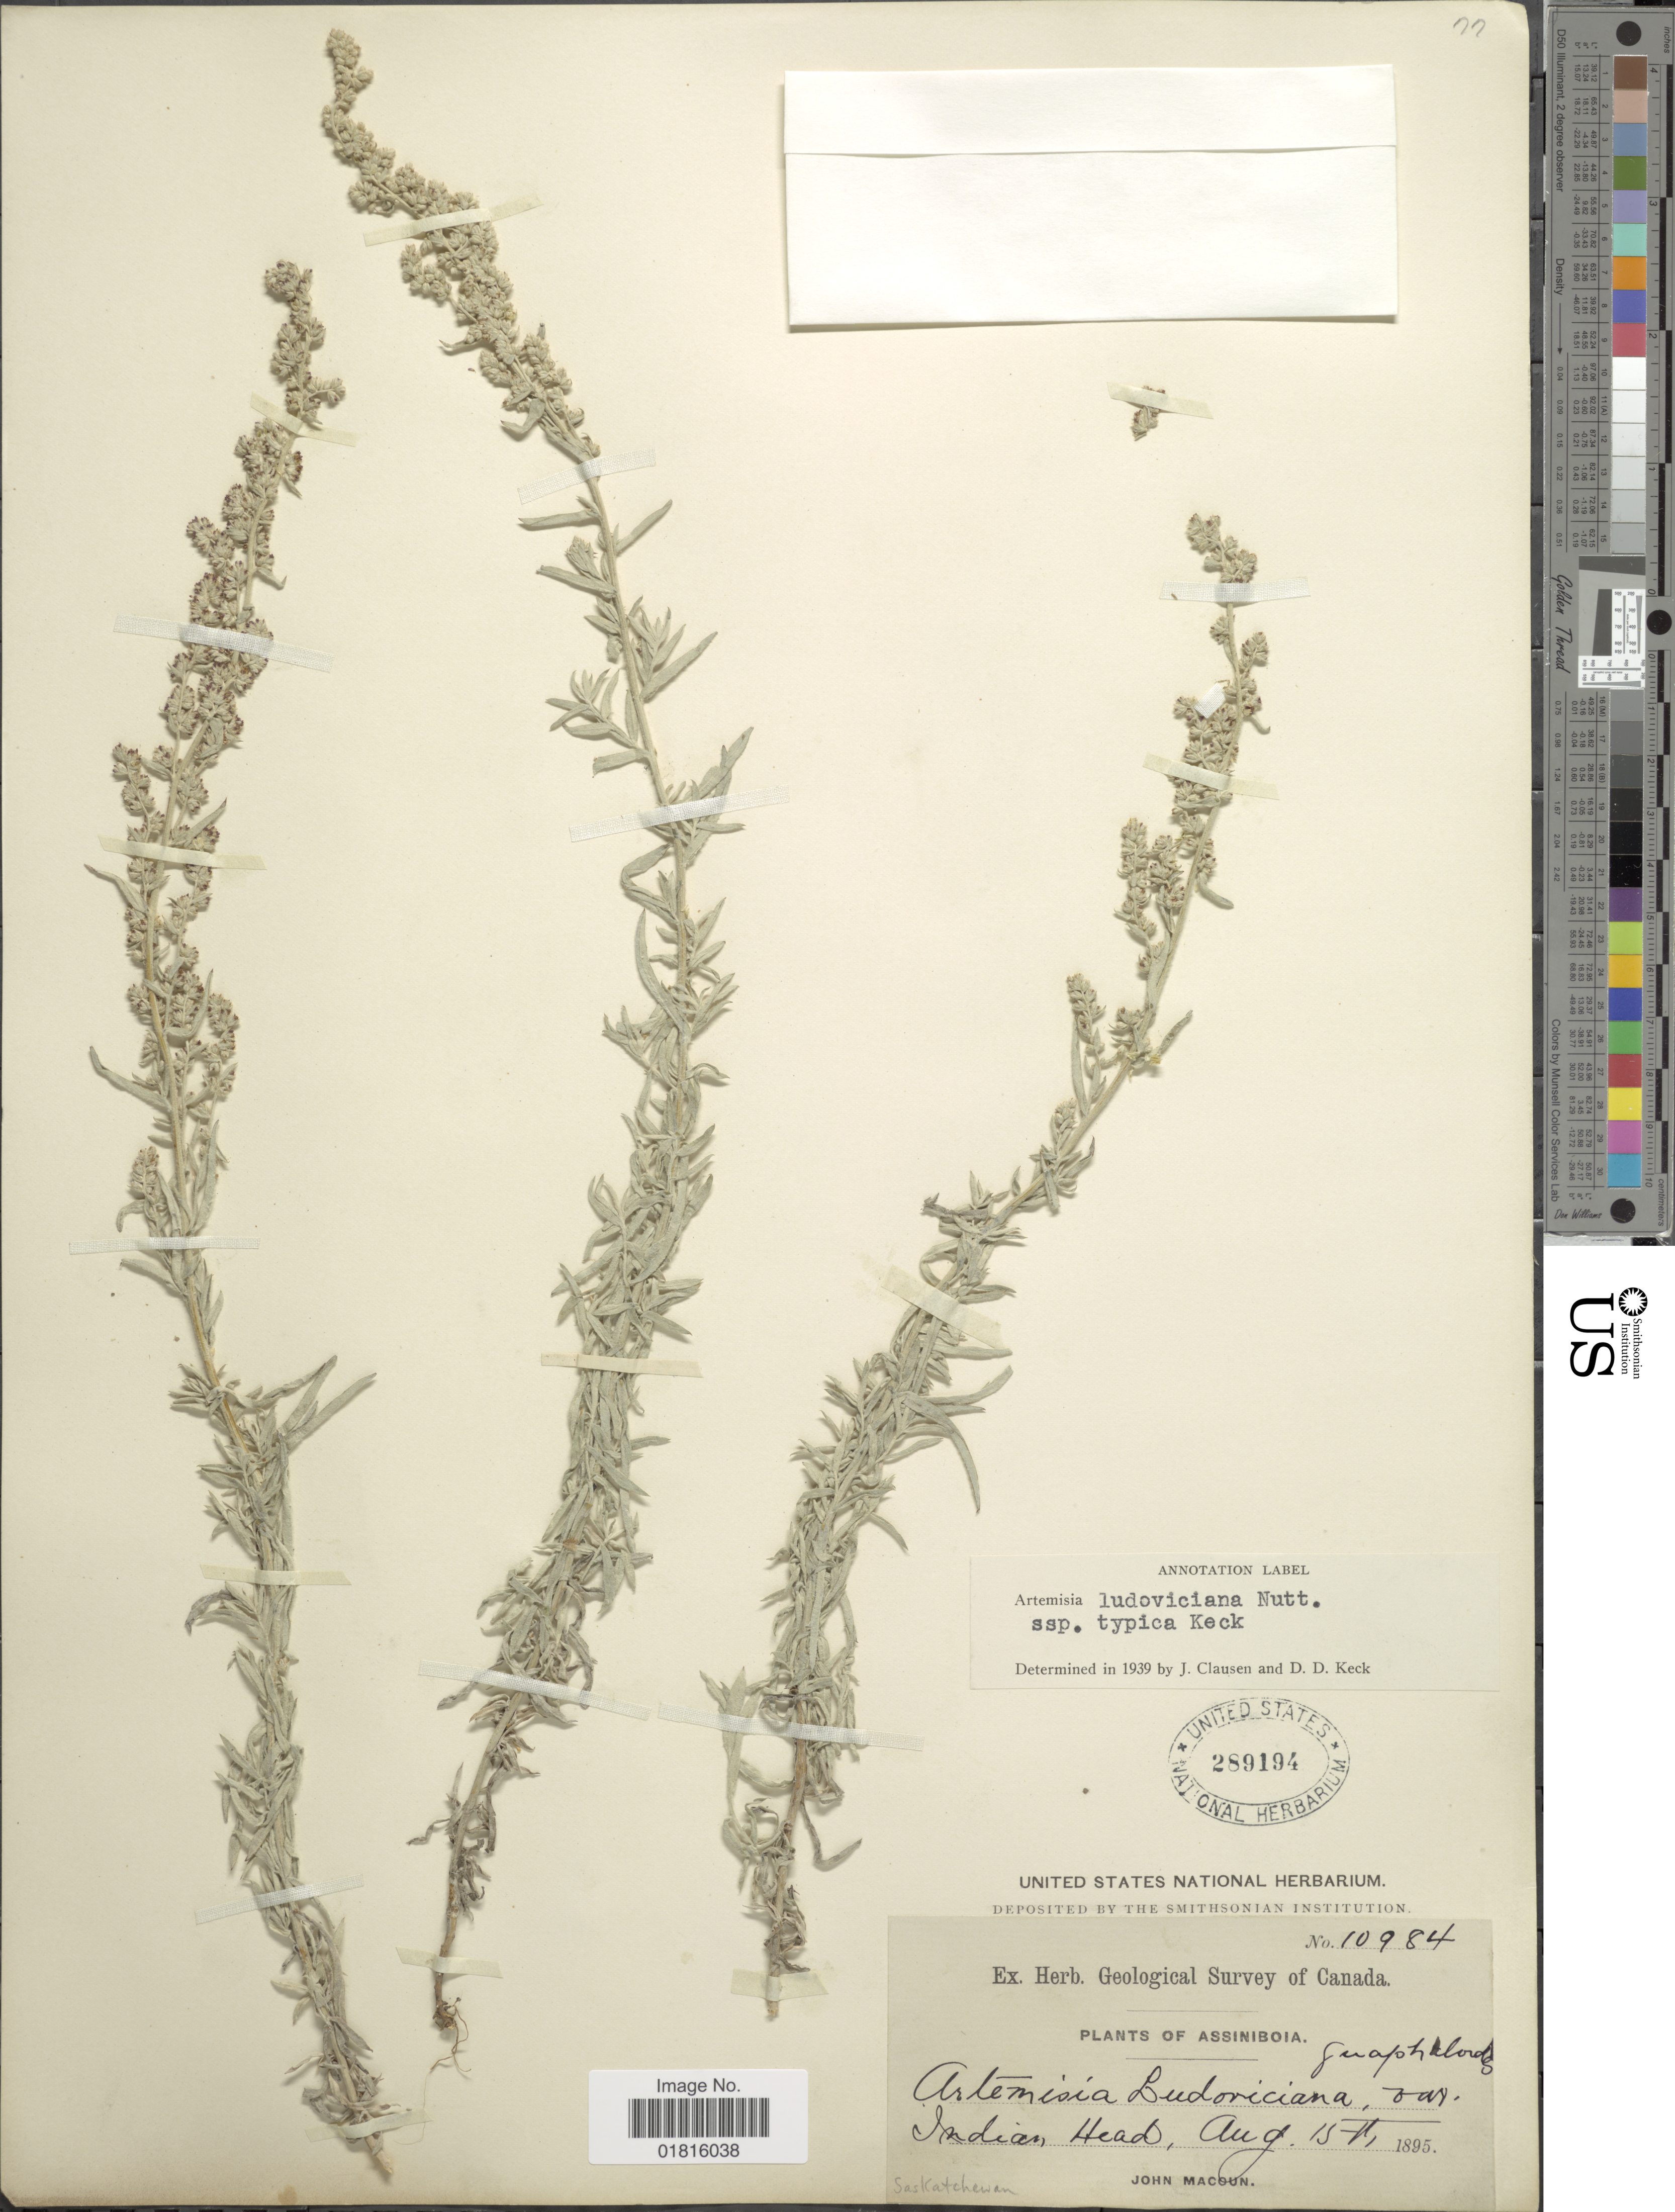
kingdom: Plantae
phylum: Tracheophyta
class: Magnoliopsida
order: Asterales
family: Asteraceae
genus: Artemisia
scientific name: Artemisia ludoviciana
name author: Nutt.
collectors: J. Macoun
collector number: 10984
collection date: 1895-08-15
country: Canada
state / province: Saskatchewan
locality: Assiniboia, Indian Head, Saskatchewan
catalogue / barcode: US 289194